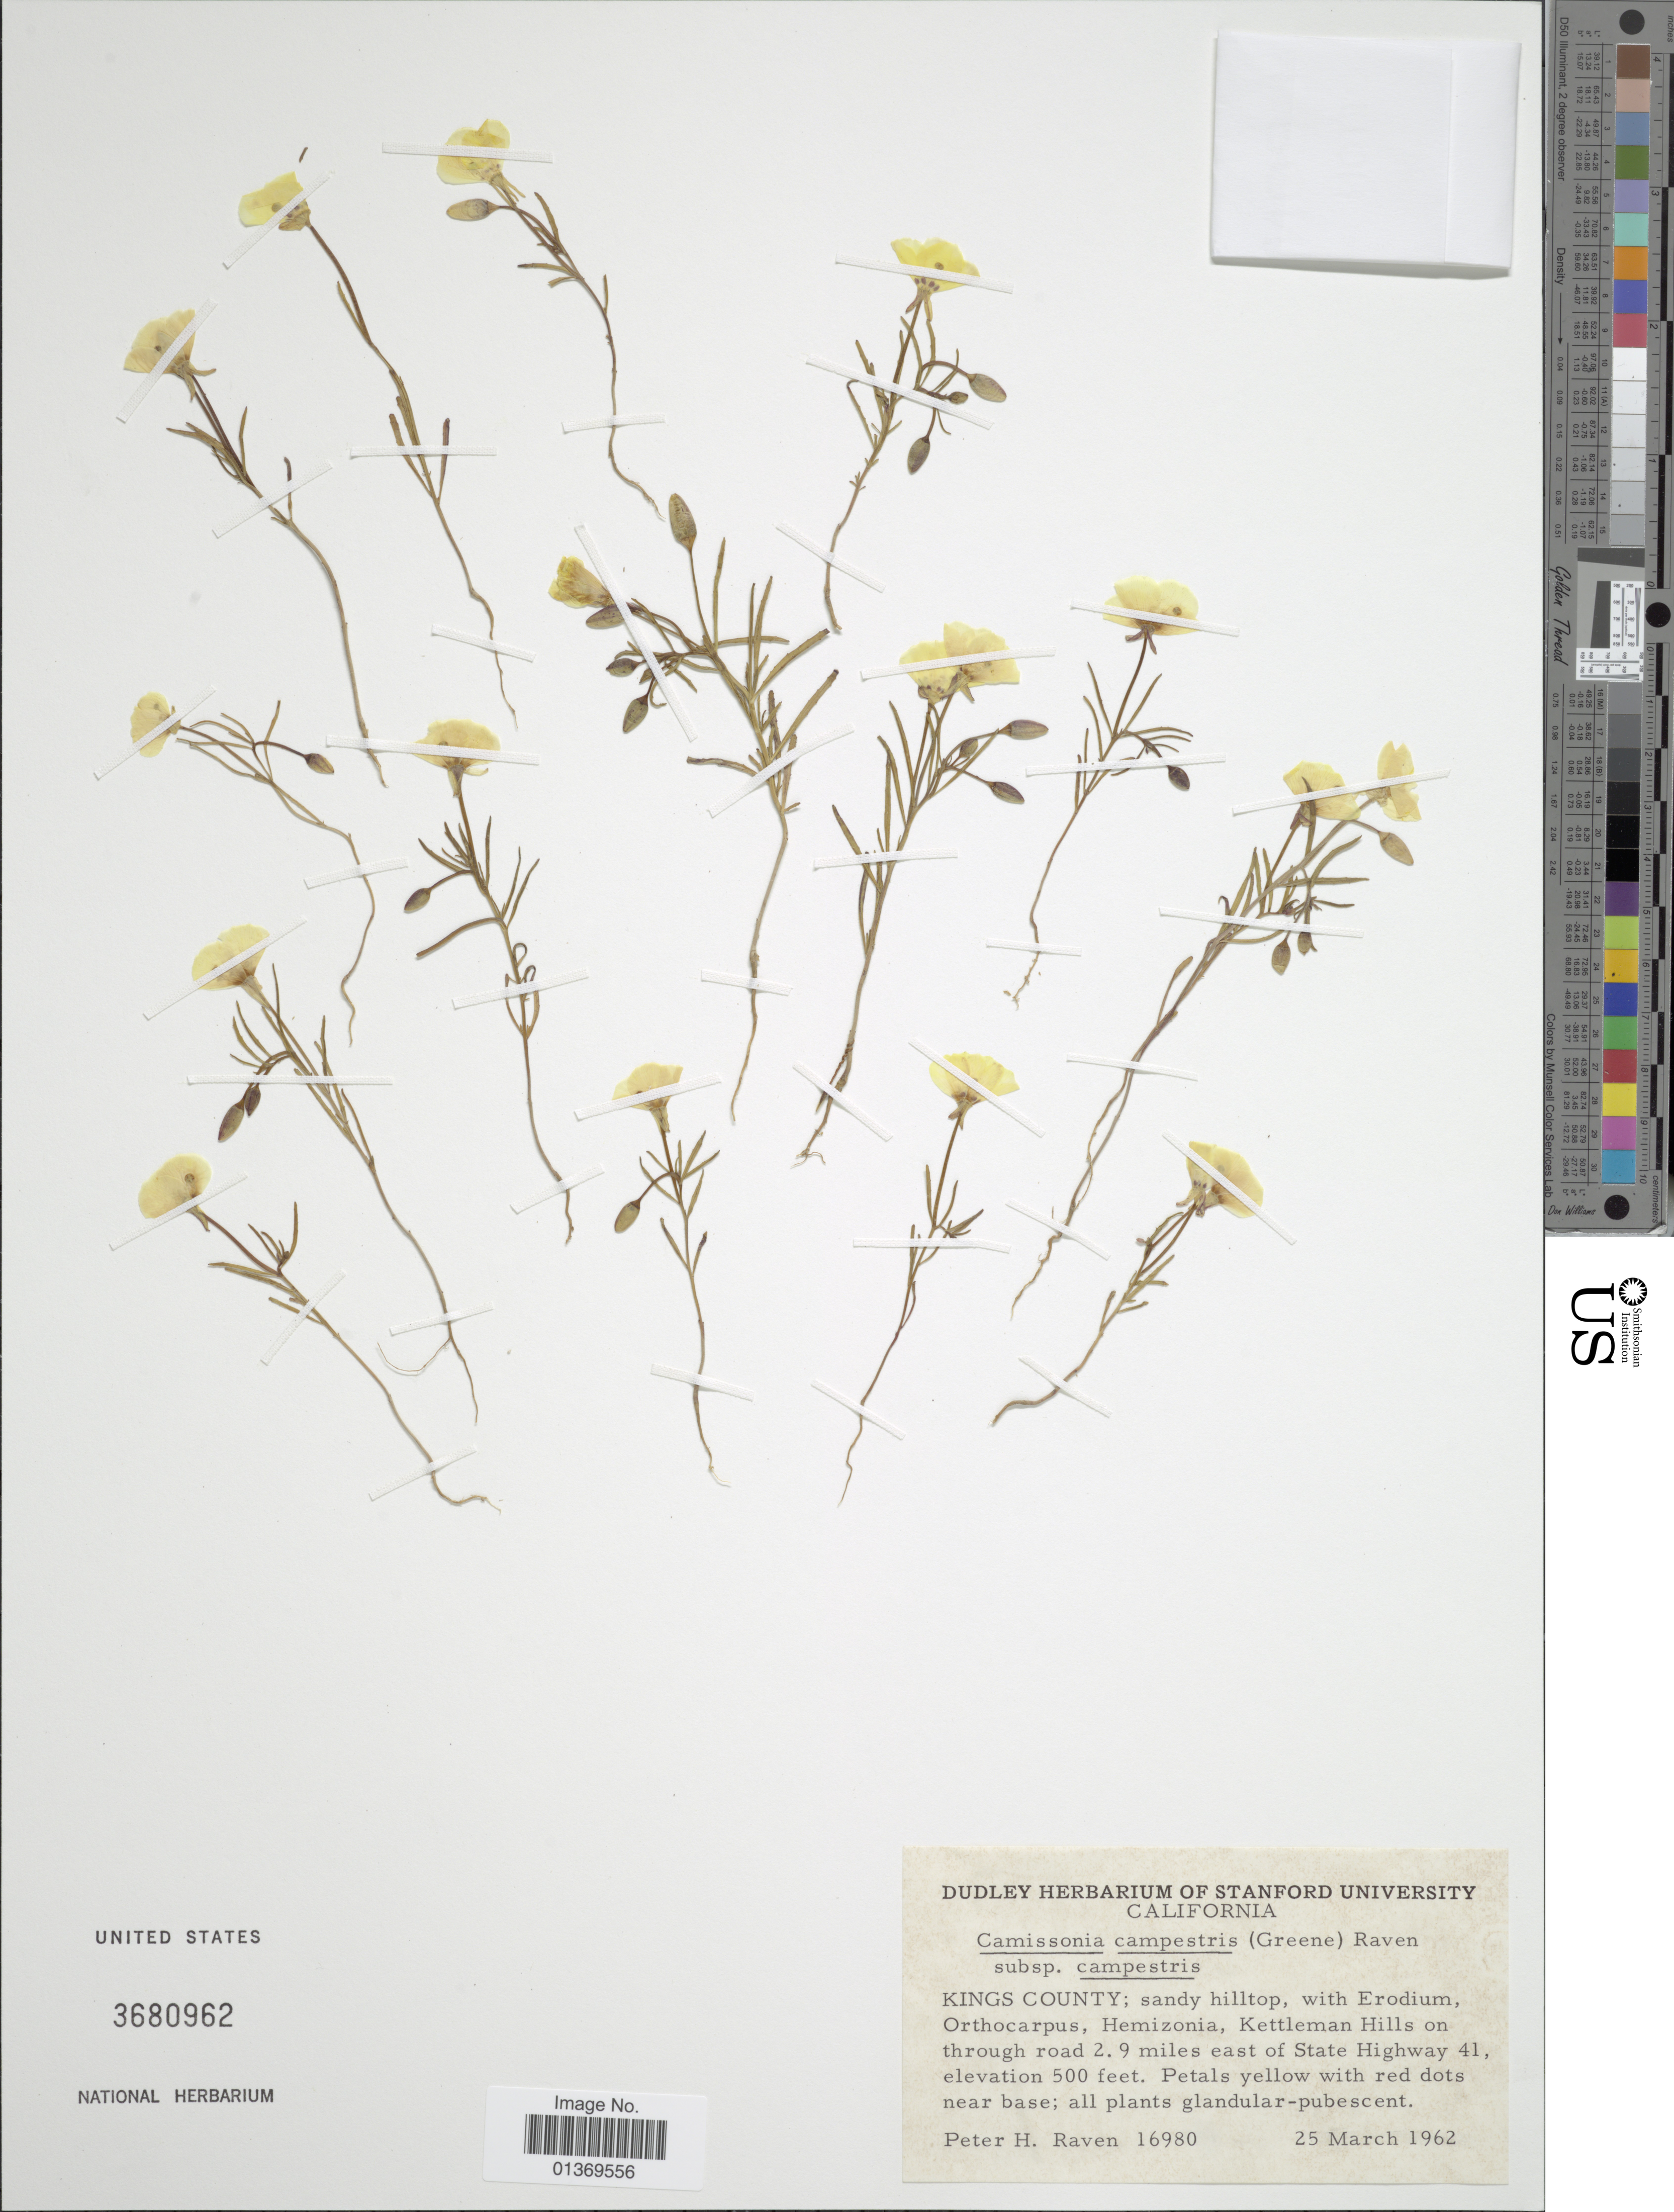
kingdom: Plantae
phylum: Tracheophyta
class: Magnoliopsida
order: Myrtales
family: Onagraceae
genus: Camissonia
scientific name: Camissonia campestris subsp. campestris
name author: (Greene) P.H. Raven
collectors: P. H. Raven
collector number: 16980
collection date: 1962-03-25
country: United States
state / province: California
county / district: Kings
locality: Kings County, Kettleman Hills on through road 2.9 miles east of State Highway 41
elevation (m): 152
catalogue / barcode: US 3680962